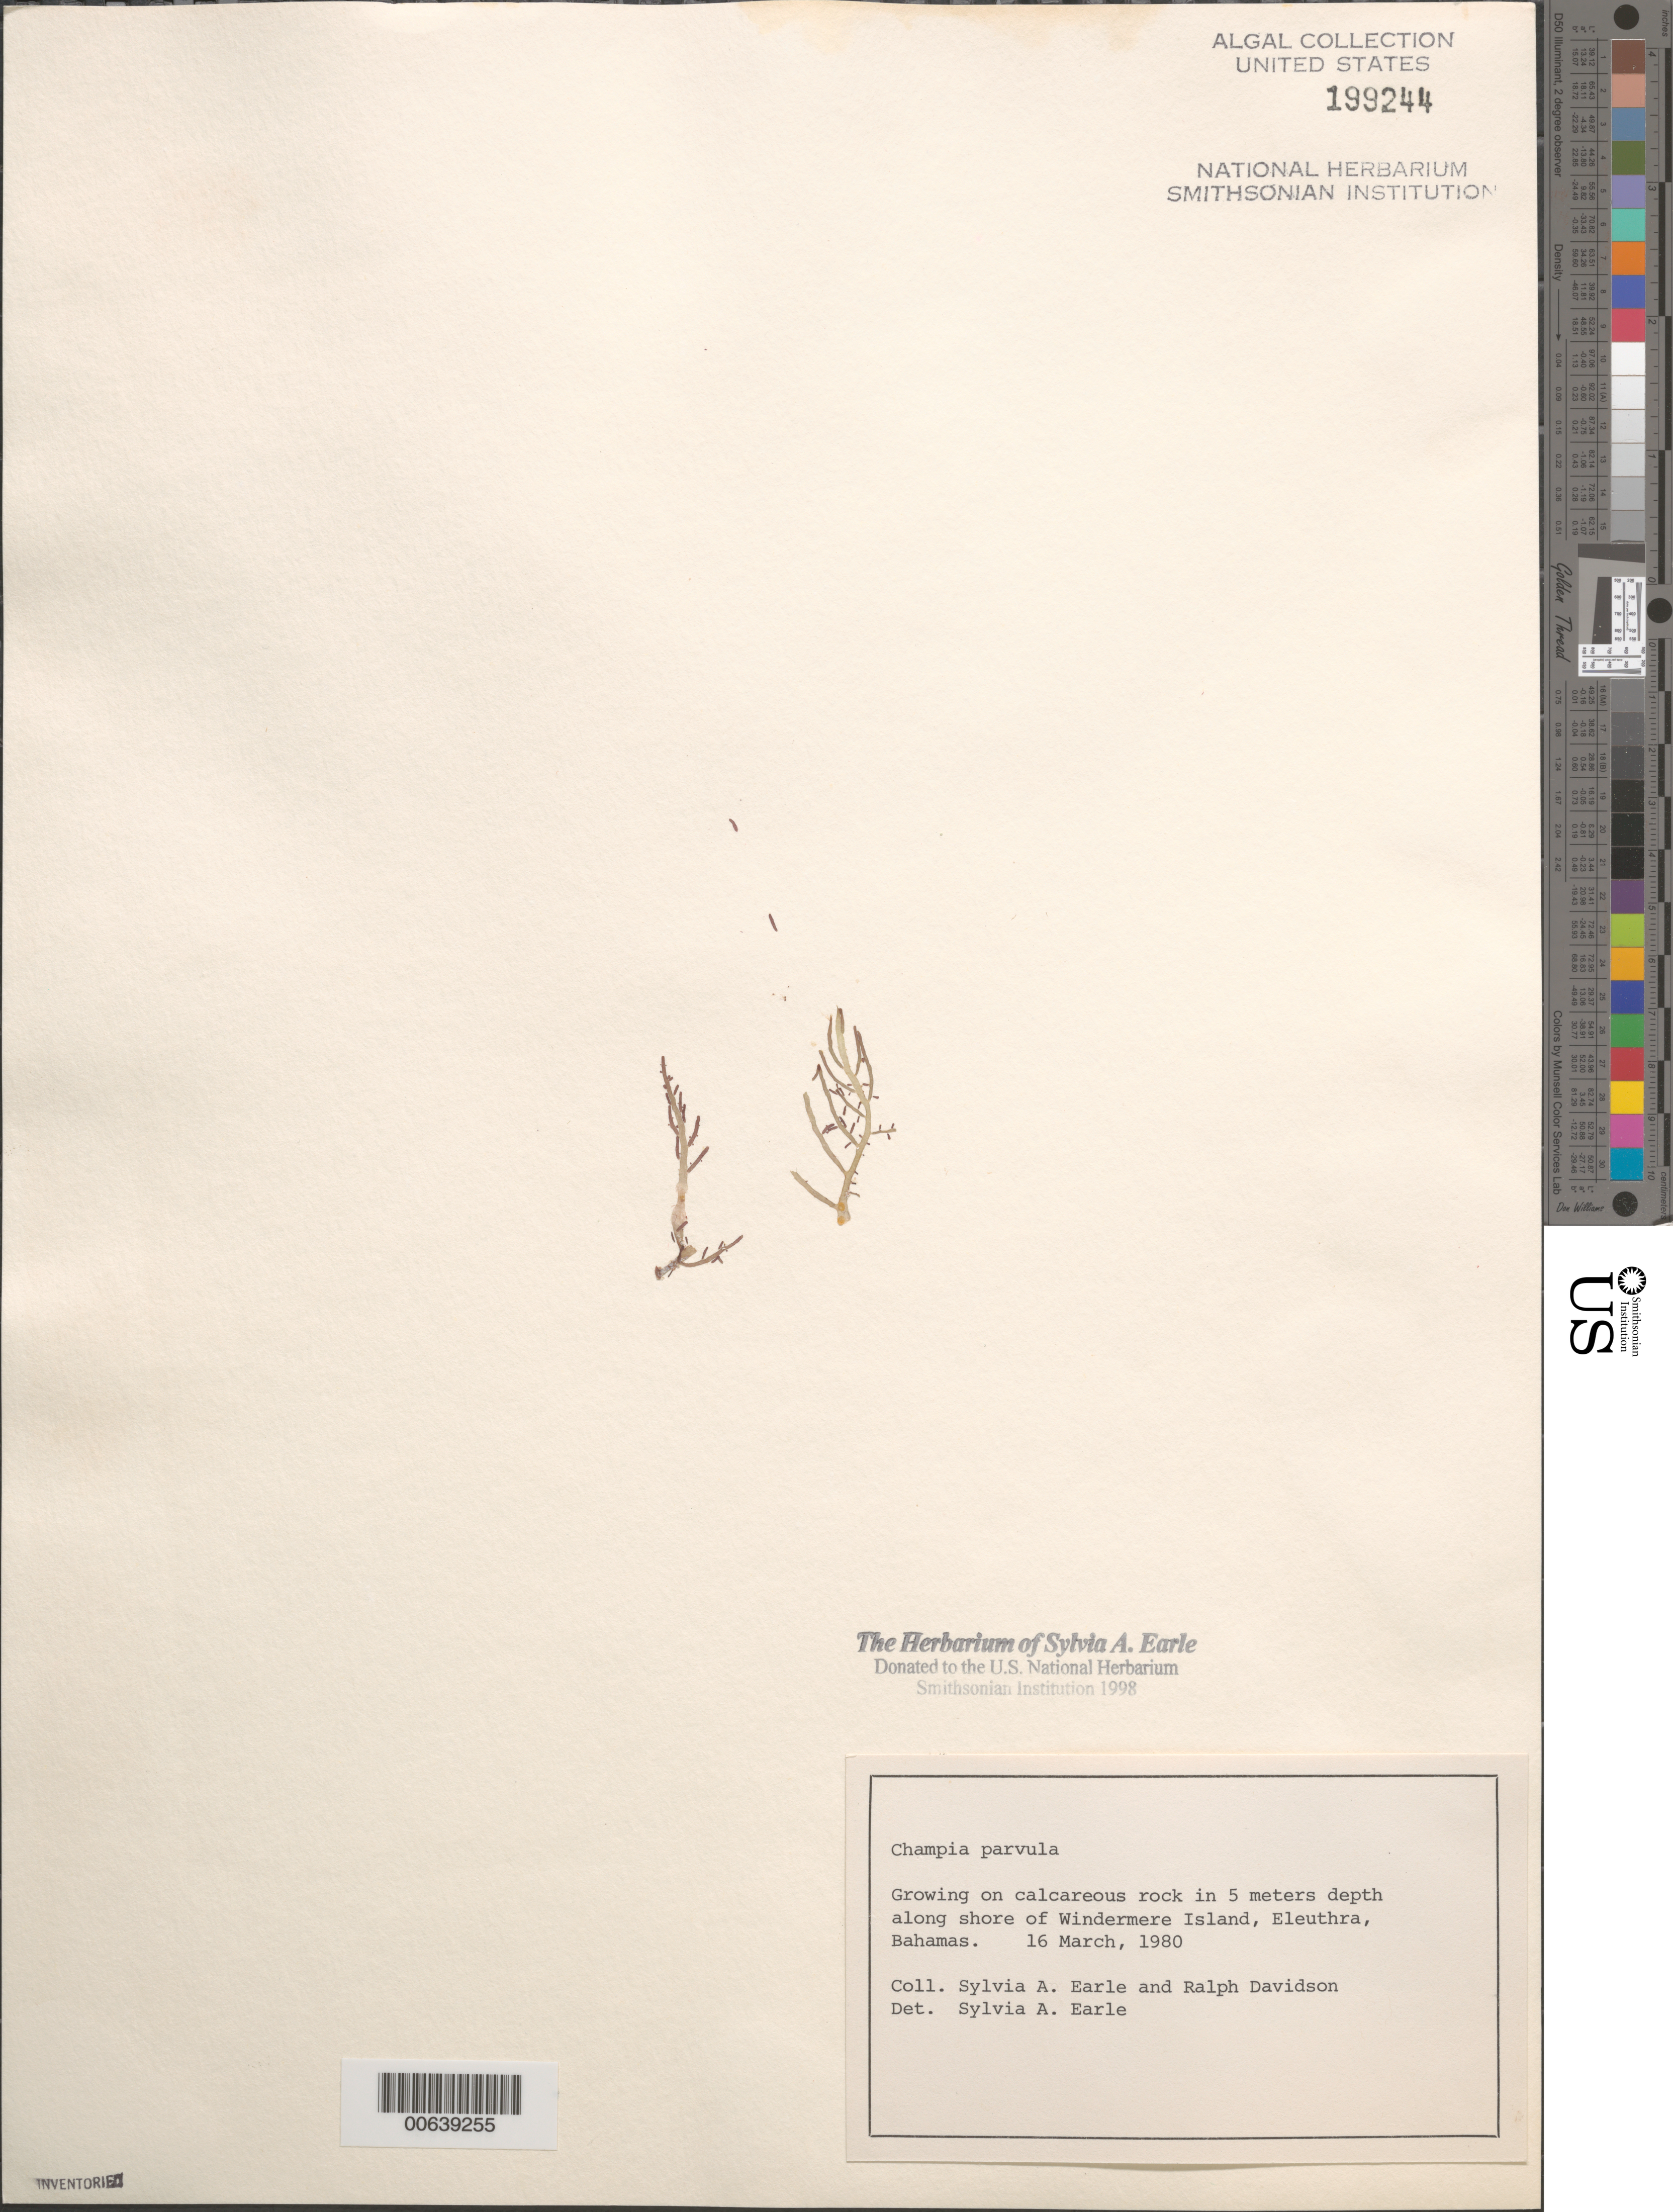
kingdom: Plantae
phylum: Rhodophyta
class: Florideophyceae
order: Rhodymeniales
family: Champiaceae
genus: Champia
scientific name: Champia parvula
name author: (C. Agardh) Harv.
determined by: Earle, S. A.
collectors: S. A. Earle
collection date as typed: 16 Mar 1980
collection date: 1980-03-16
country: Bahamas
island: Eleuthera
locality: Windermere island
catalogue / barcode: US 199244